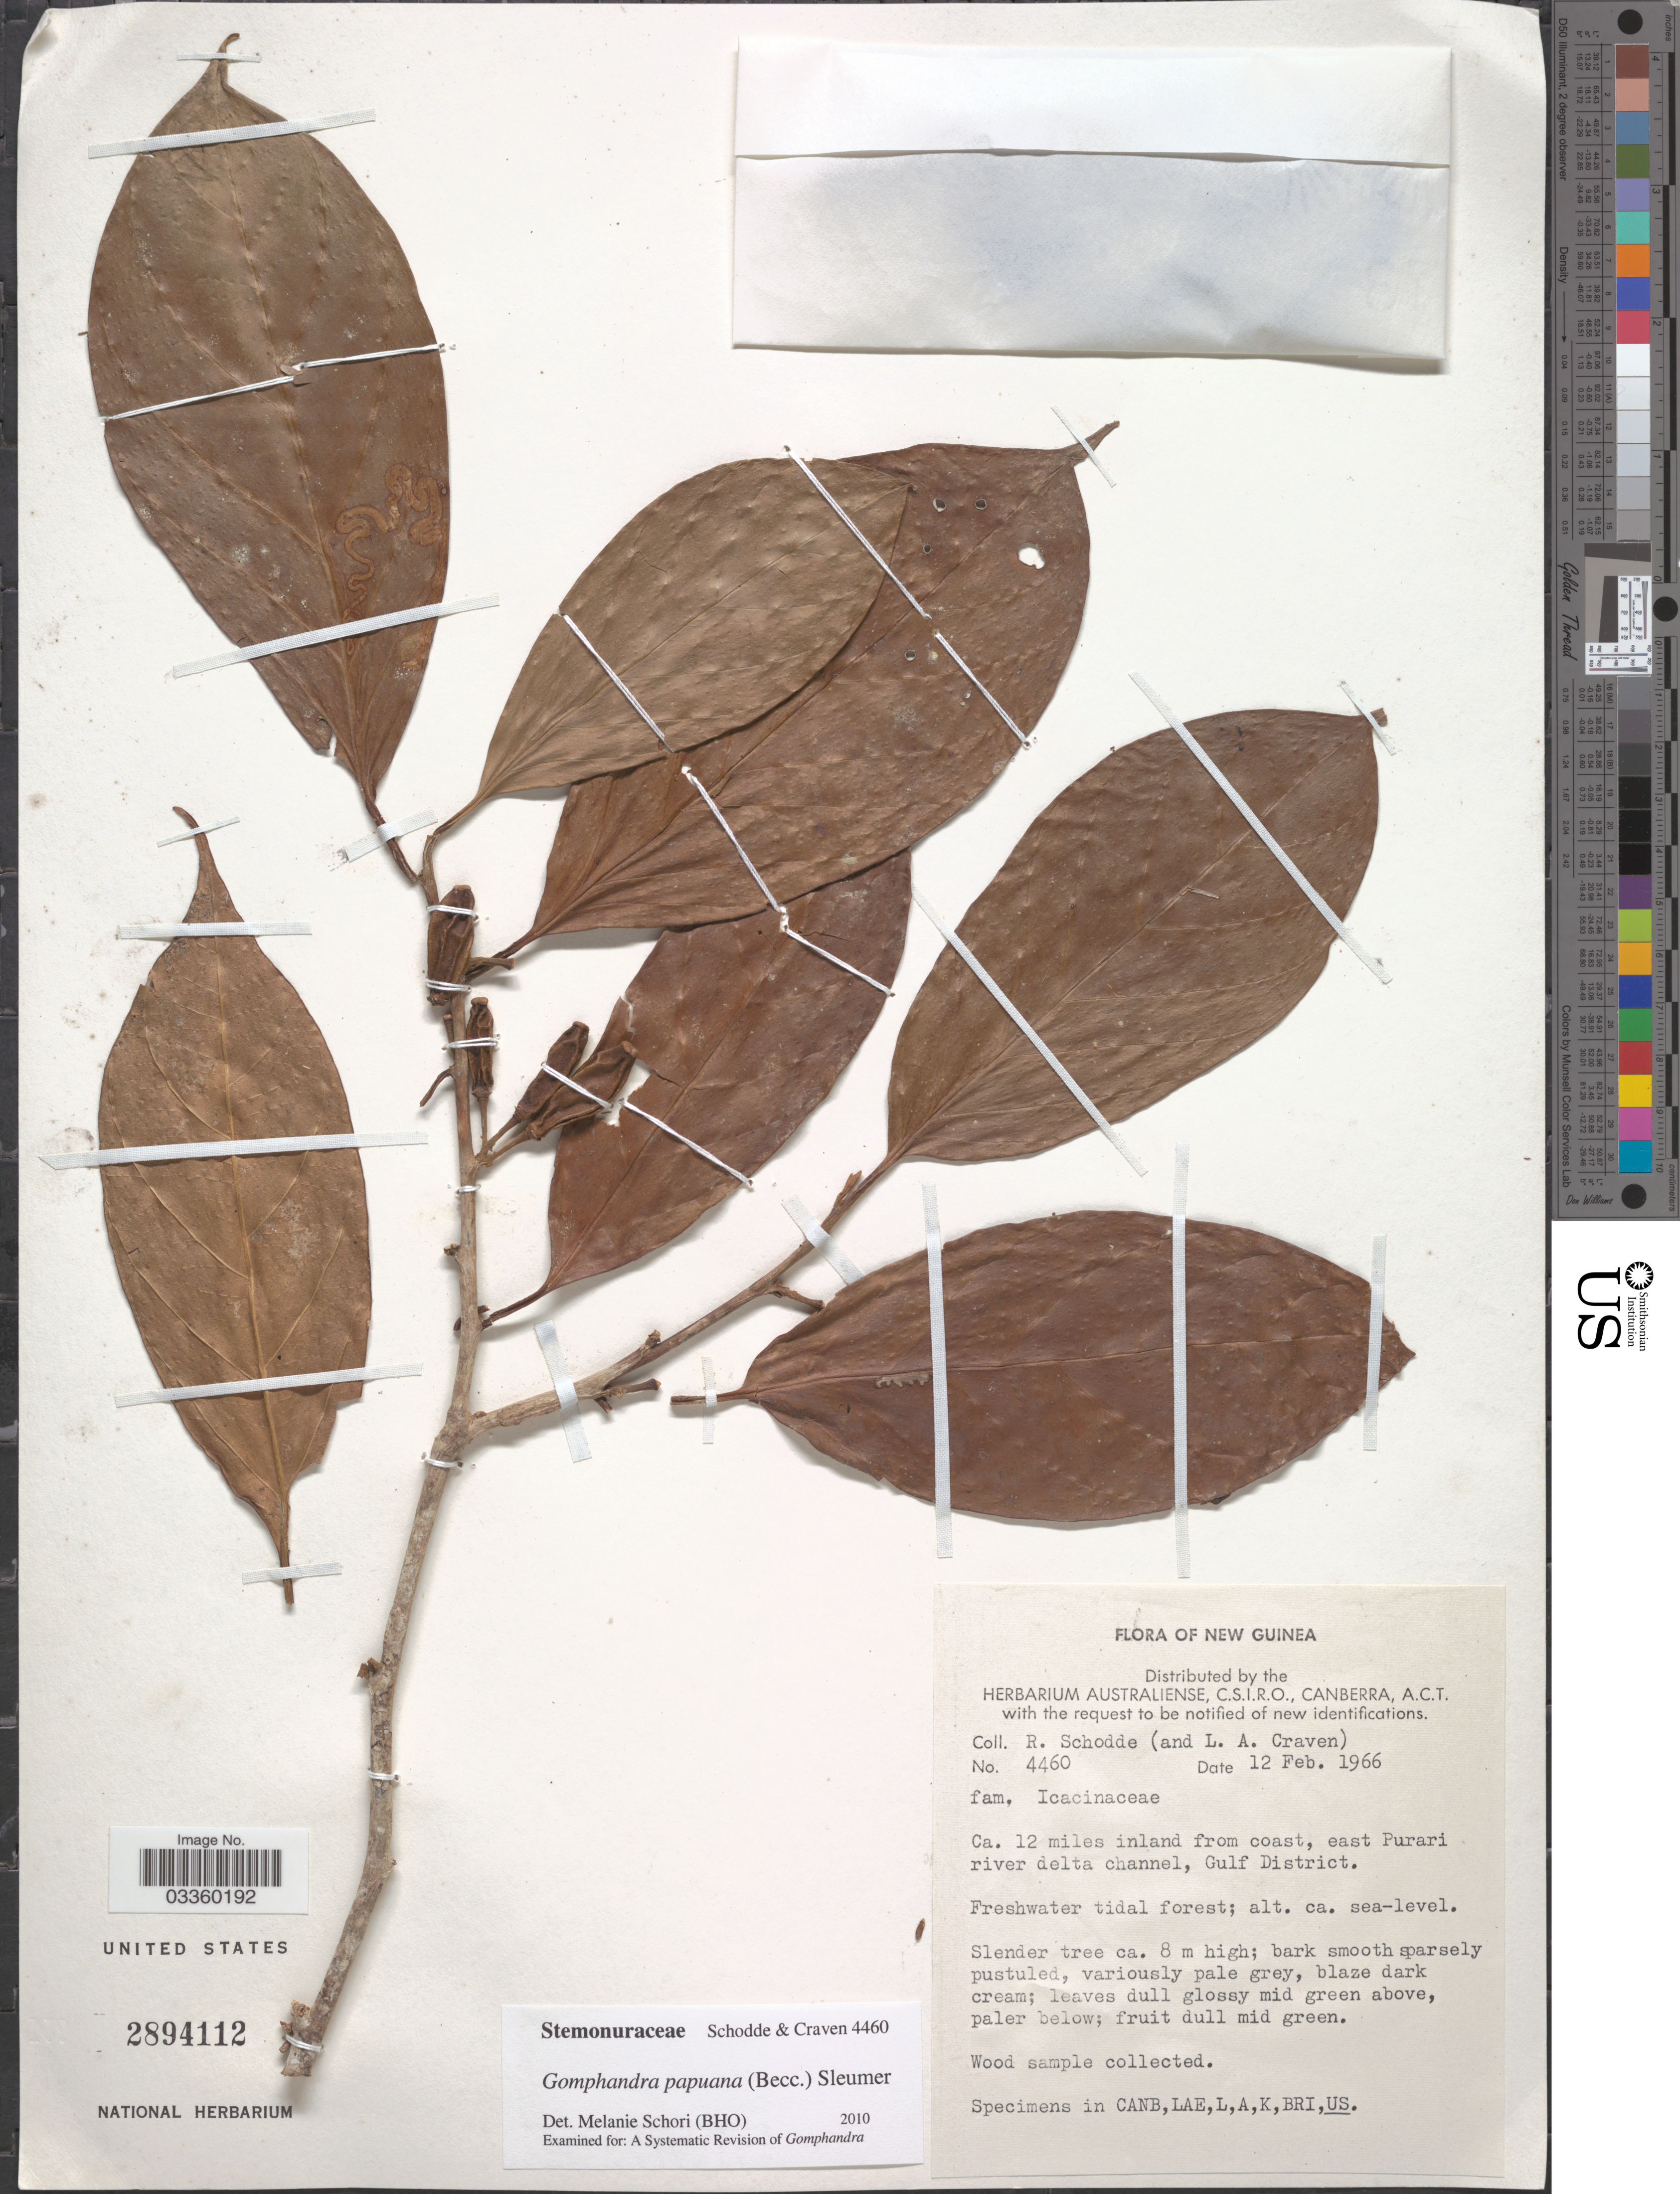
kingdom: Plantae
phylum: Tracheophyta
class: Magnoliopsida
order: Cardiopteridales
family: Stemonuraceae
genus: Gomphandra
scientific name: Gomphandra papuana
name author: (Becc.) Sleumer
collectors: R. Schodde & L. A. Craven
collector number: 4460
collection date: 1966-02-12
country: Papua New Guinea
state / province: Gulf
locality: New Guinea. Ca. 12 miles inland from coast, east Purari river delta channel, Gulf District.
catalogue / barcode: US 2894112